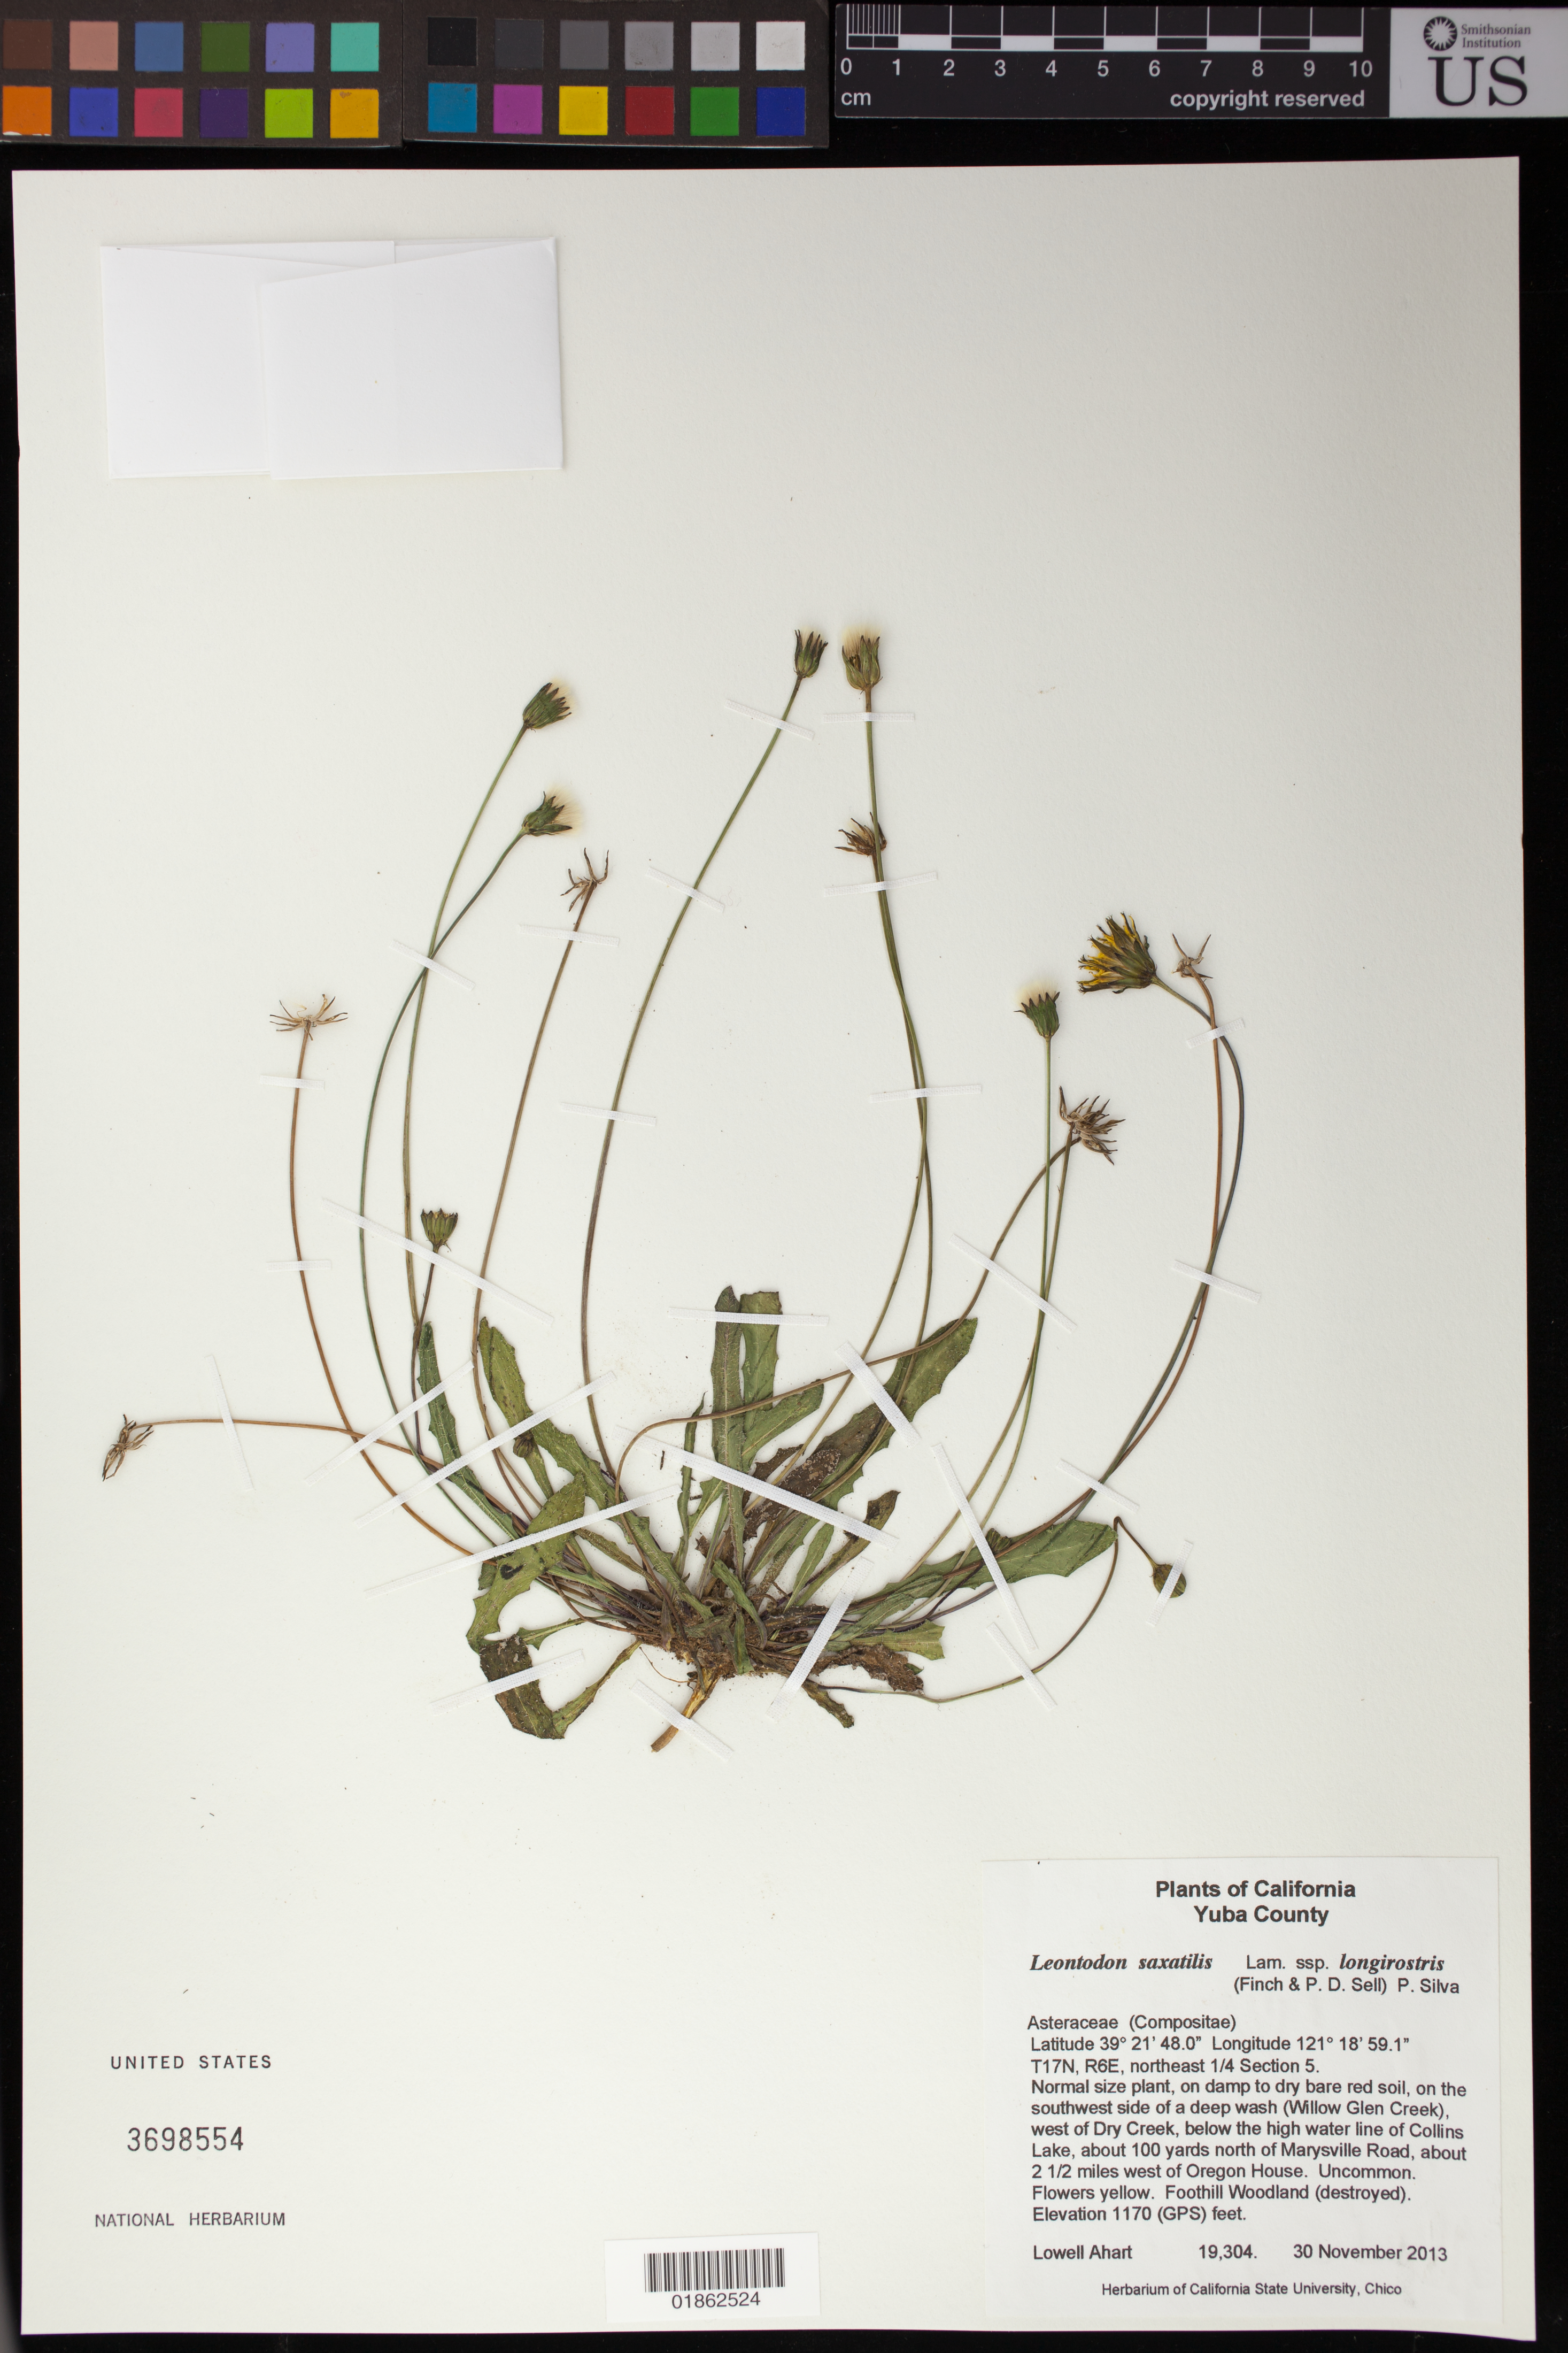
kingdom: Plantae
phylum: Tracheophyta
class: Magnoliopsida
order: Asterales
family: Asteraceae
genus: Leontodon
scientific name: Leontodon saxatilis subsp. longirostris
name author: (Finch & P. D. Sell) P. Silva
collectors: L. Ahart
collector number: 19304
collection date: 2013-11-30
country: United States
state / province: California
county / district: Yuba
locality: On the southwest side of a deep wash (Willow Glen Creek), west of Dry Creek, below the high water line of Collins Lake, about 100 yards north of Marysville Road, about 2 1/2 miles west of Oregon House.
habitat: Foothill Woodland (destroyed).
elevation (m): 357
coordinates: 39 21 48.0 N, 121 18 59.1 W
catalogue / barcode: US 3698554